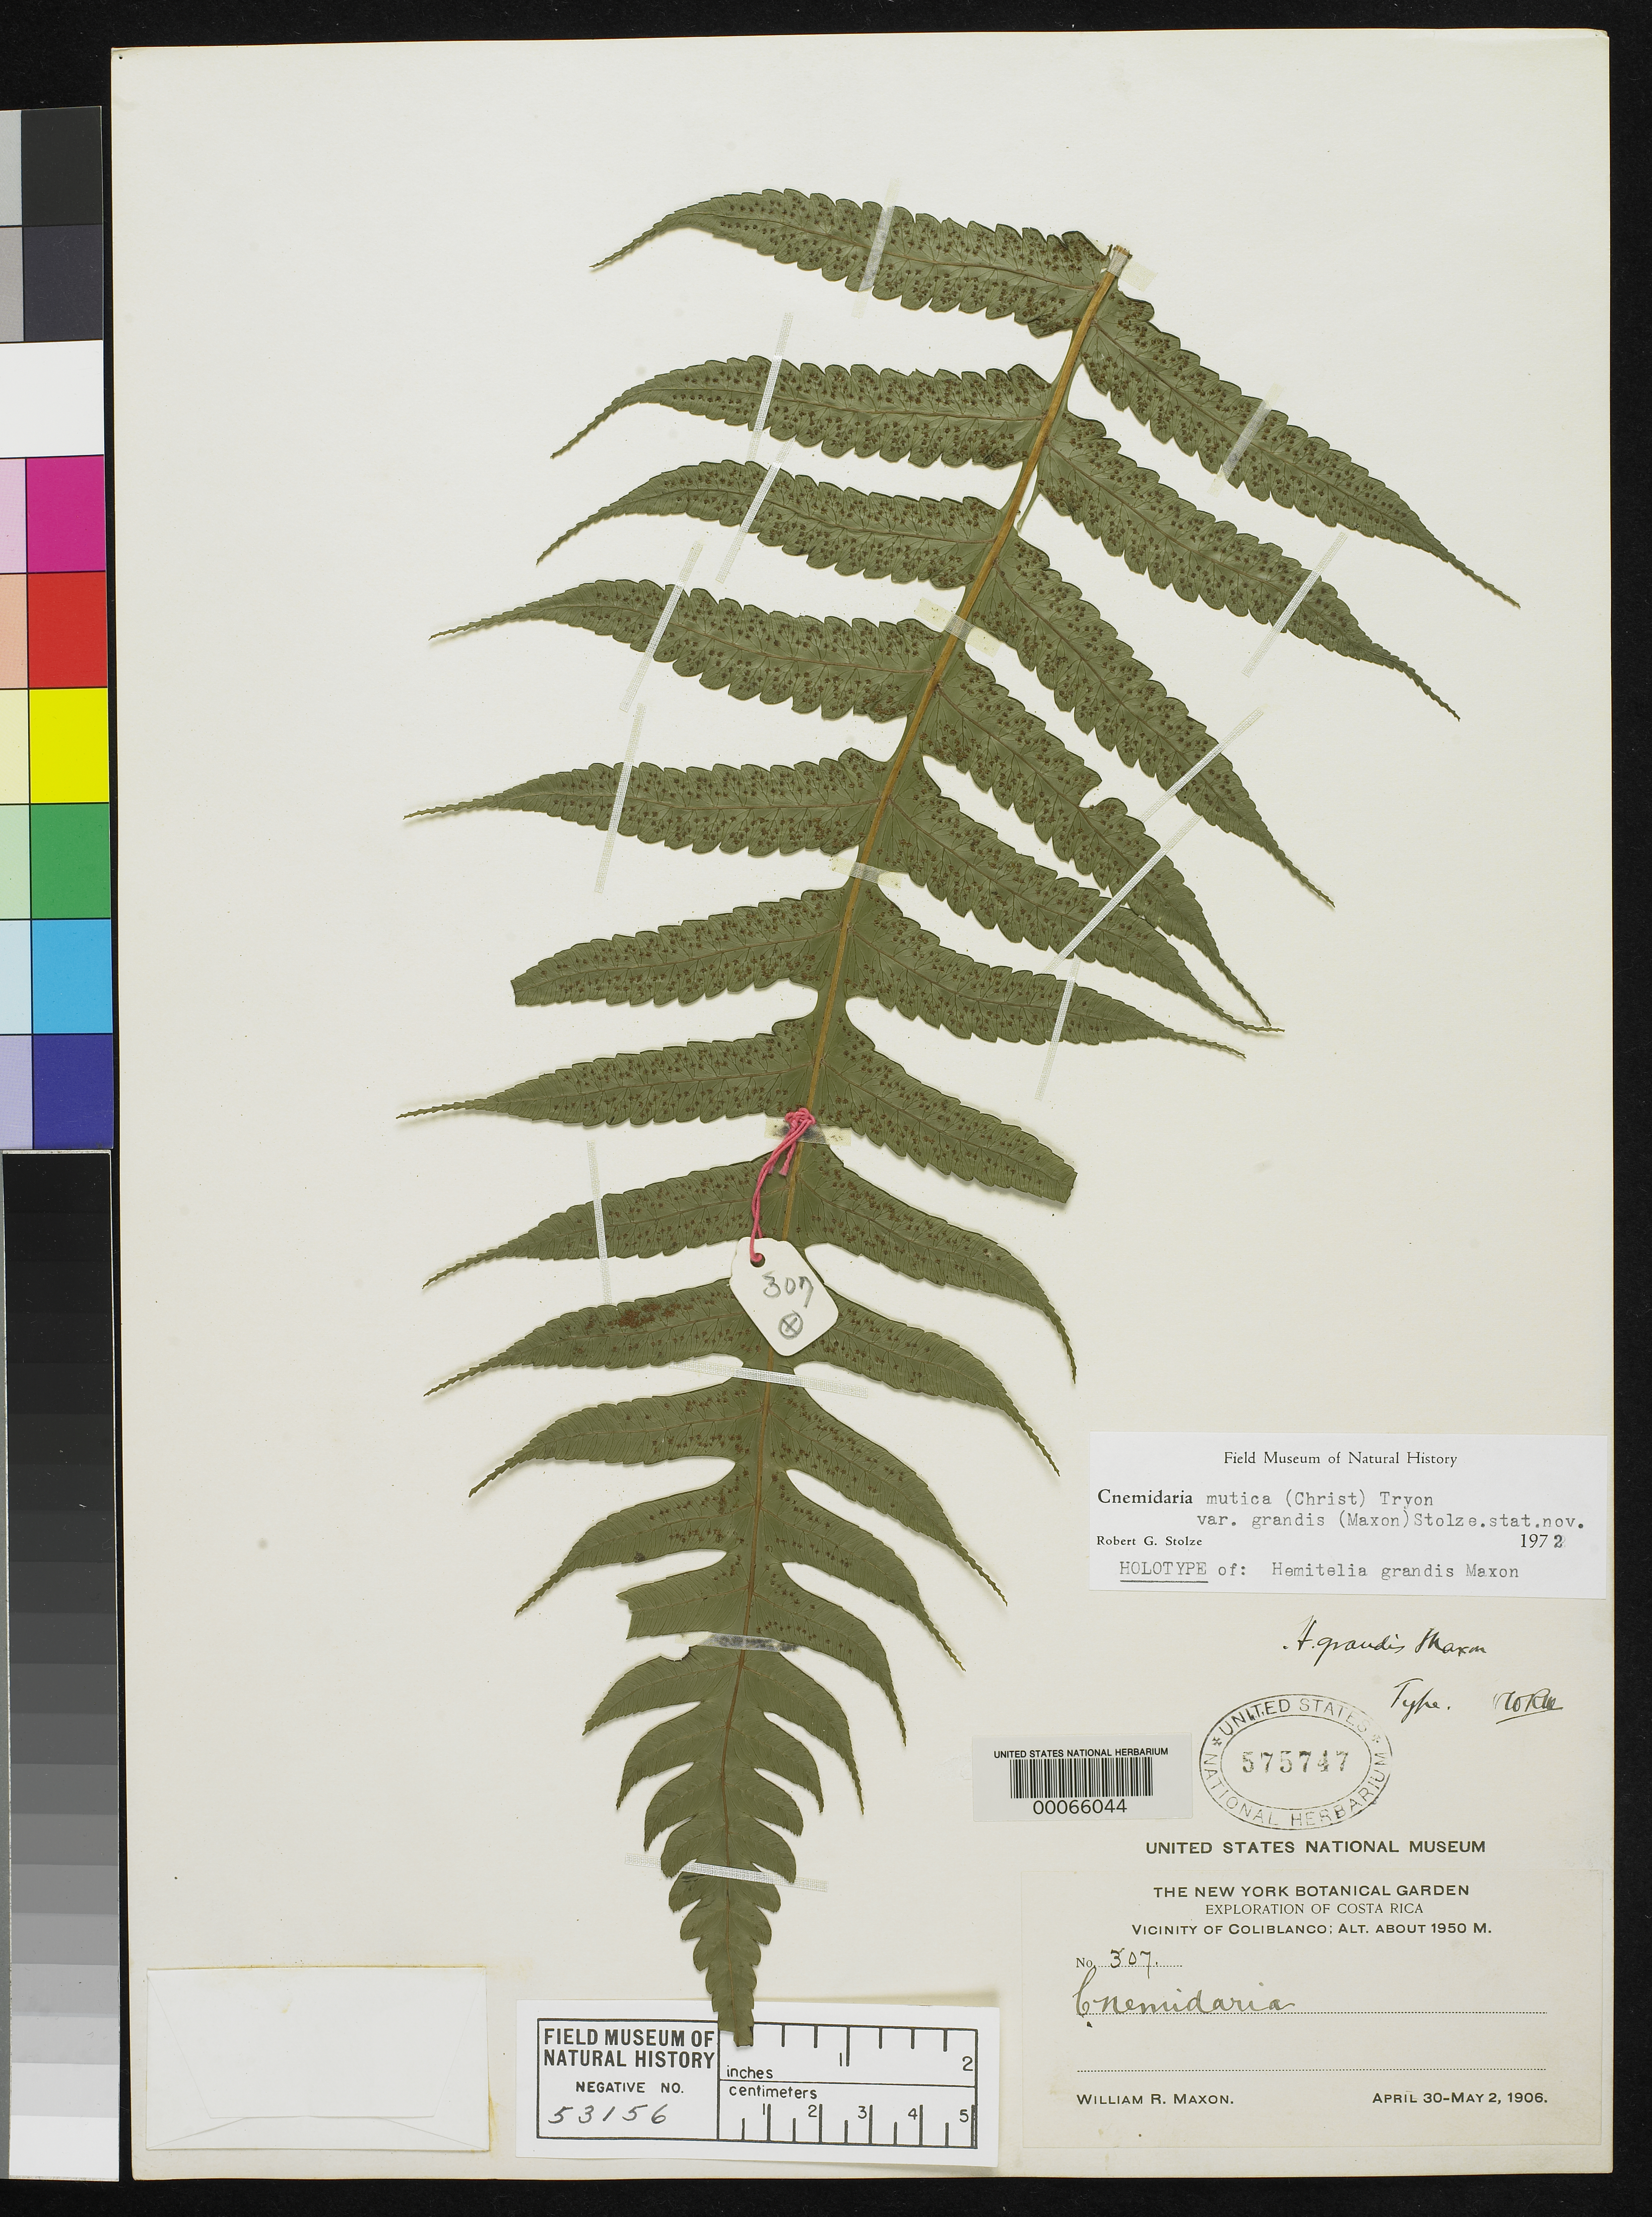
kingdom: Plantae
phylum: Tracheophyta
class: Polypodiopsida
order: Cyatheales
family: Cyatheaceae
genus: Hemitelia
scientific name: Hemitelia grandis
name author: Maxon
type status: Holotype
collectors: W. R. Maxon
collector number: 307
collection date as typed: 30 Apr 1906 to 03 May 1906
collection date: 1906-04-30/1906-05-03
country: Costa Rica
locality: Vicinity of Coliblanca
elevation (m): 1950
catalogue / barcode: US 575747